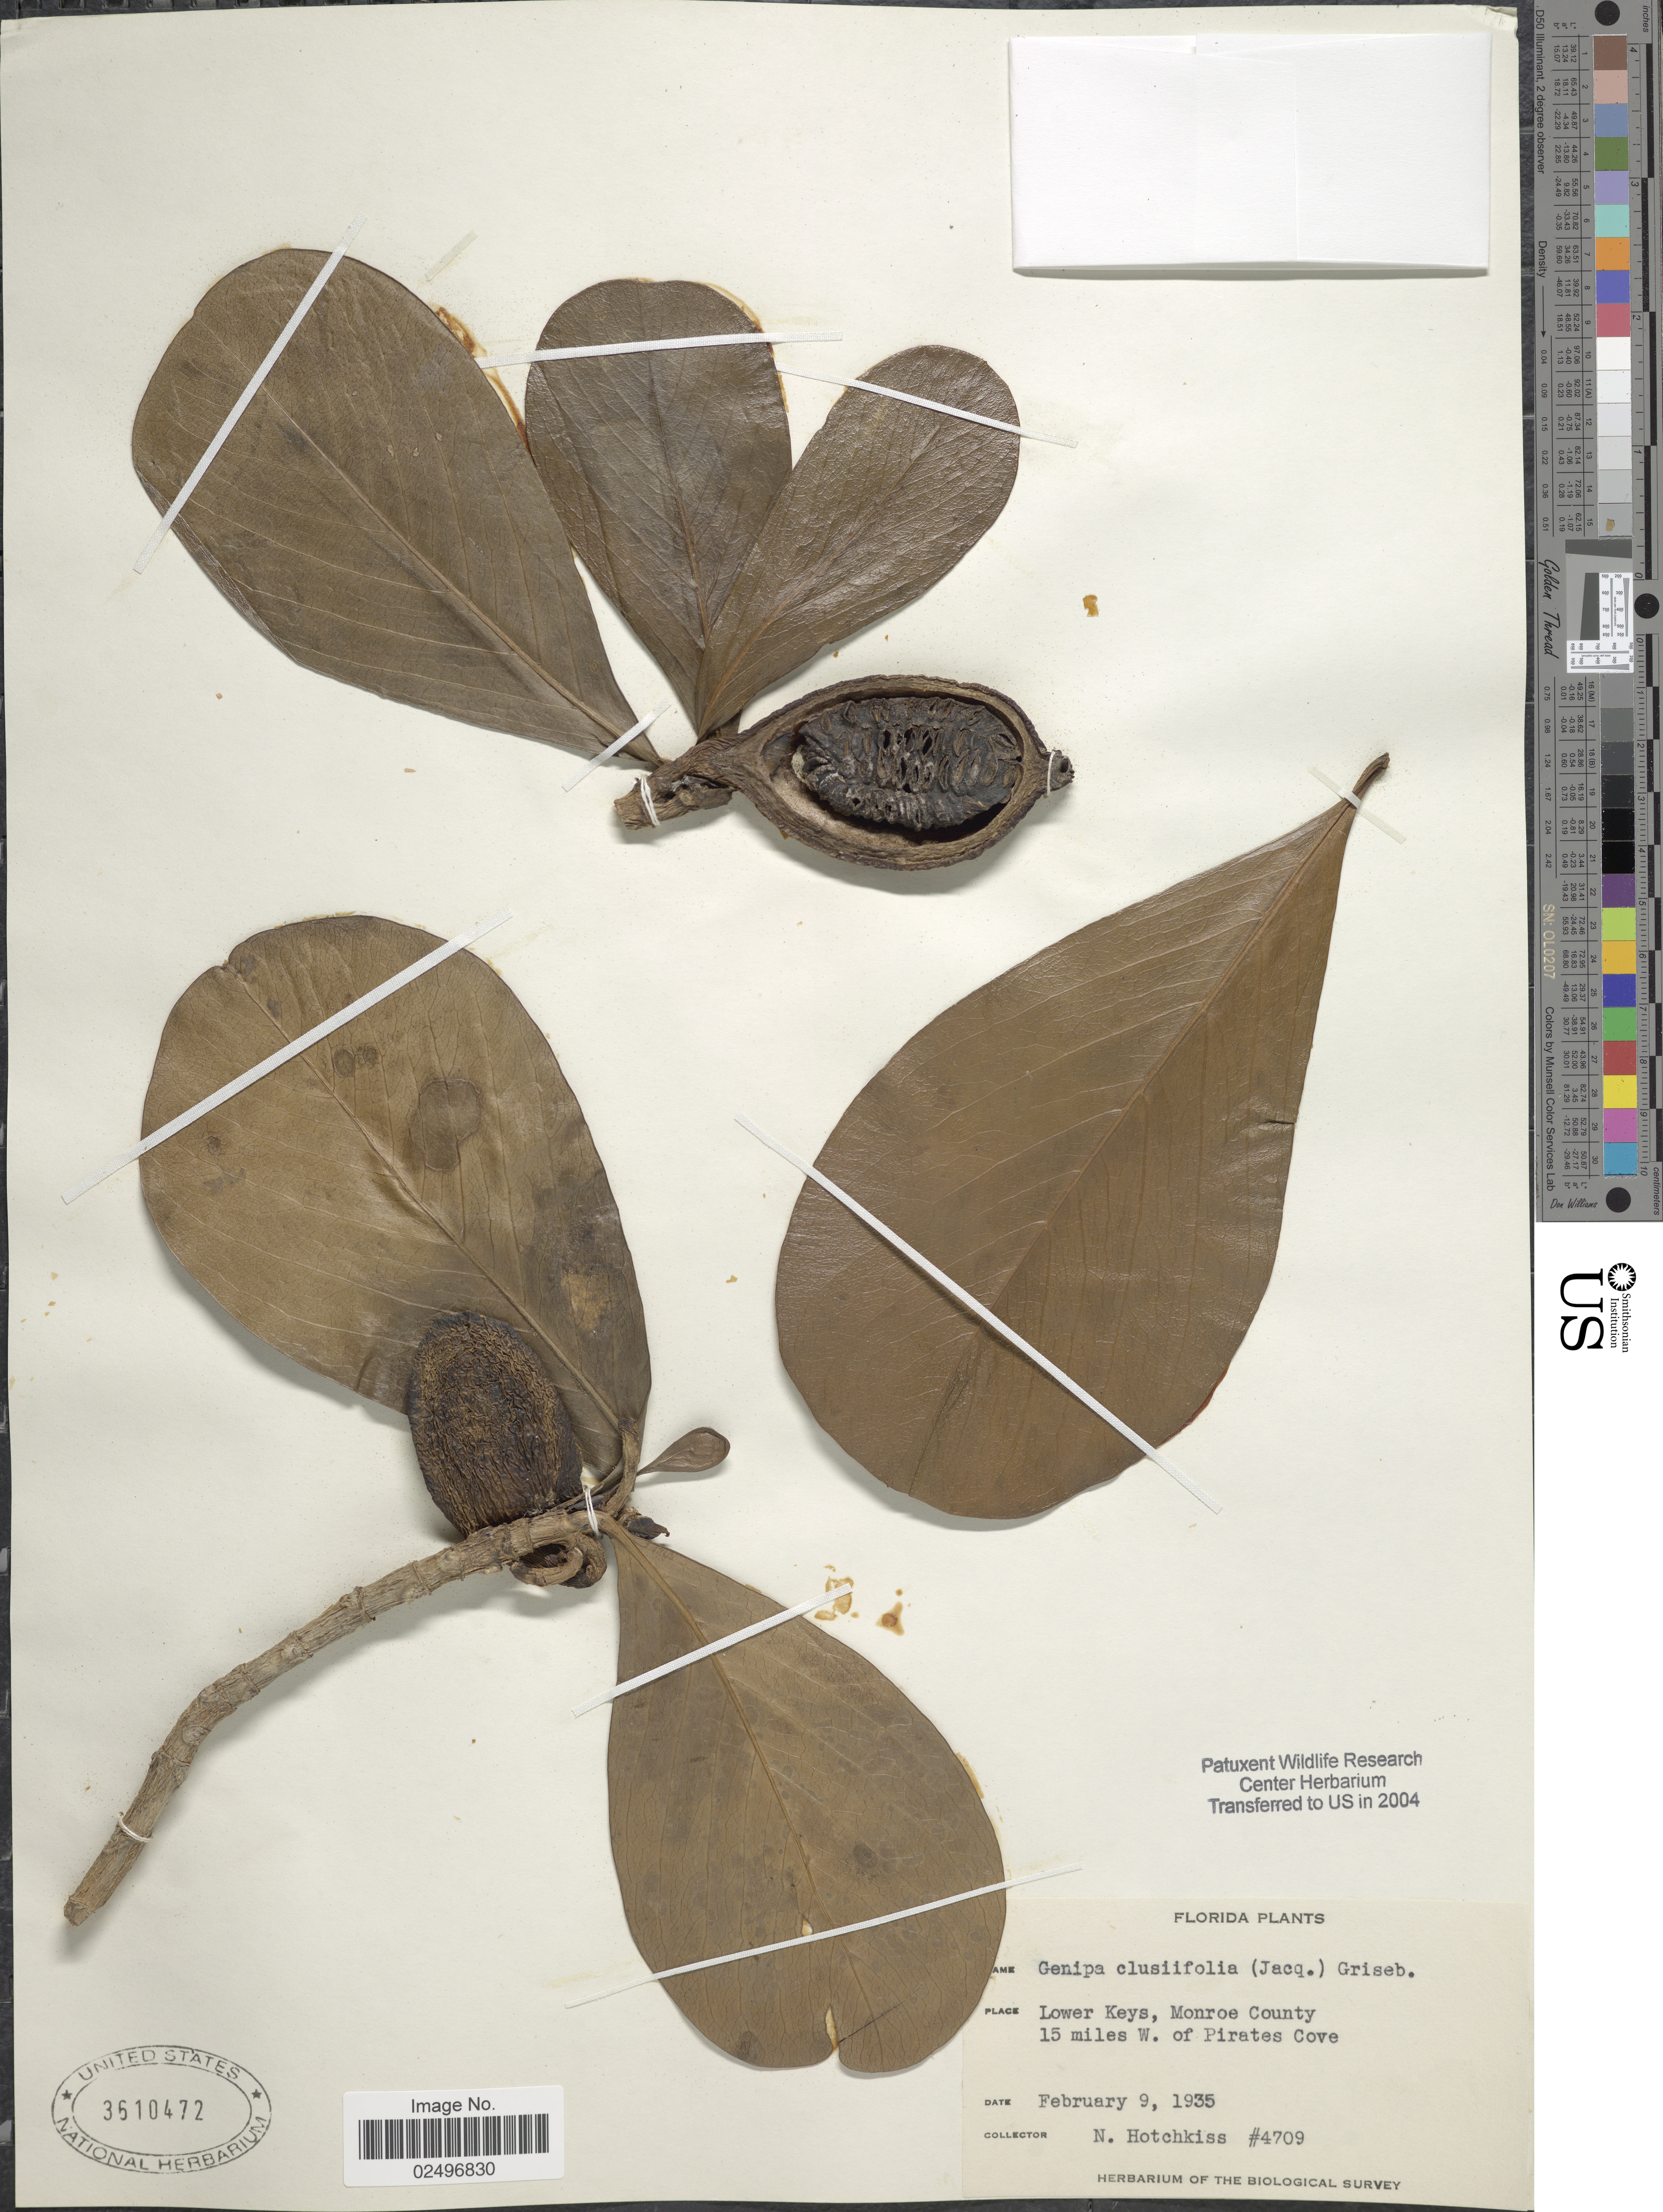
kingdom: Plantae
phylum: Tracheophyta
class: Magnoliopsida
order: Gentianales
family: Rubiaceae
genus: Casasia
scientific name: Casasia clusiifolia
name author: (Jacq.) Urb.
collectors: N. Hotchkiss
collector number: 4709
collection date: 1935-02-09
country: United States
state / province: Florida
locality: Lower Keys, Monroe County, 15 miles W of Pirates Cove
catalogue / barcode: US 3610472